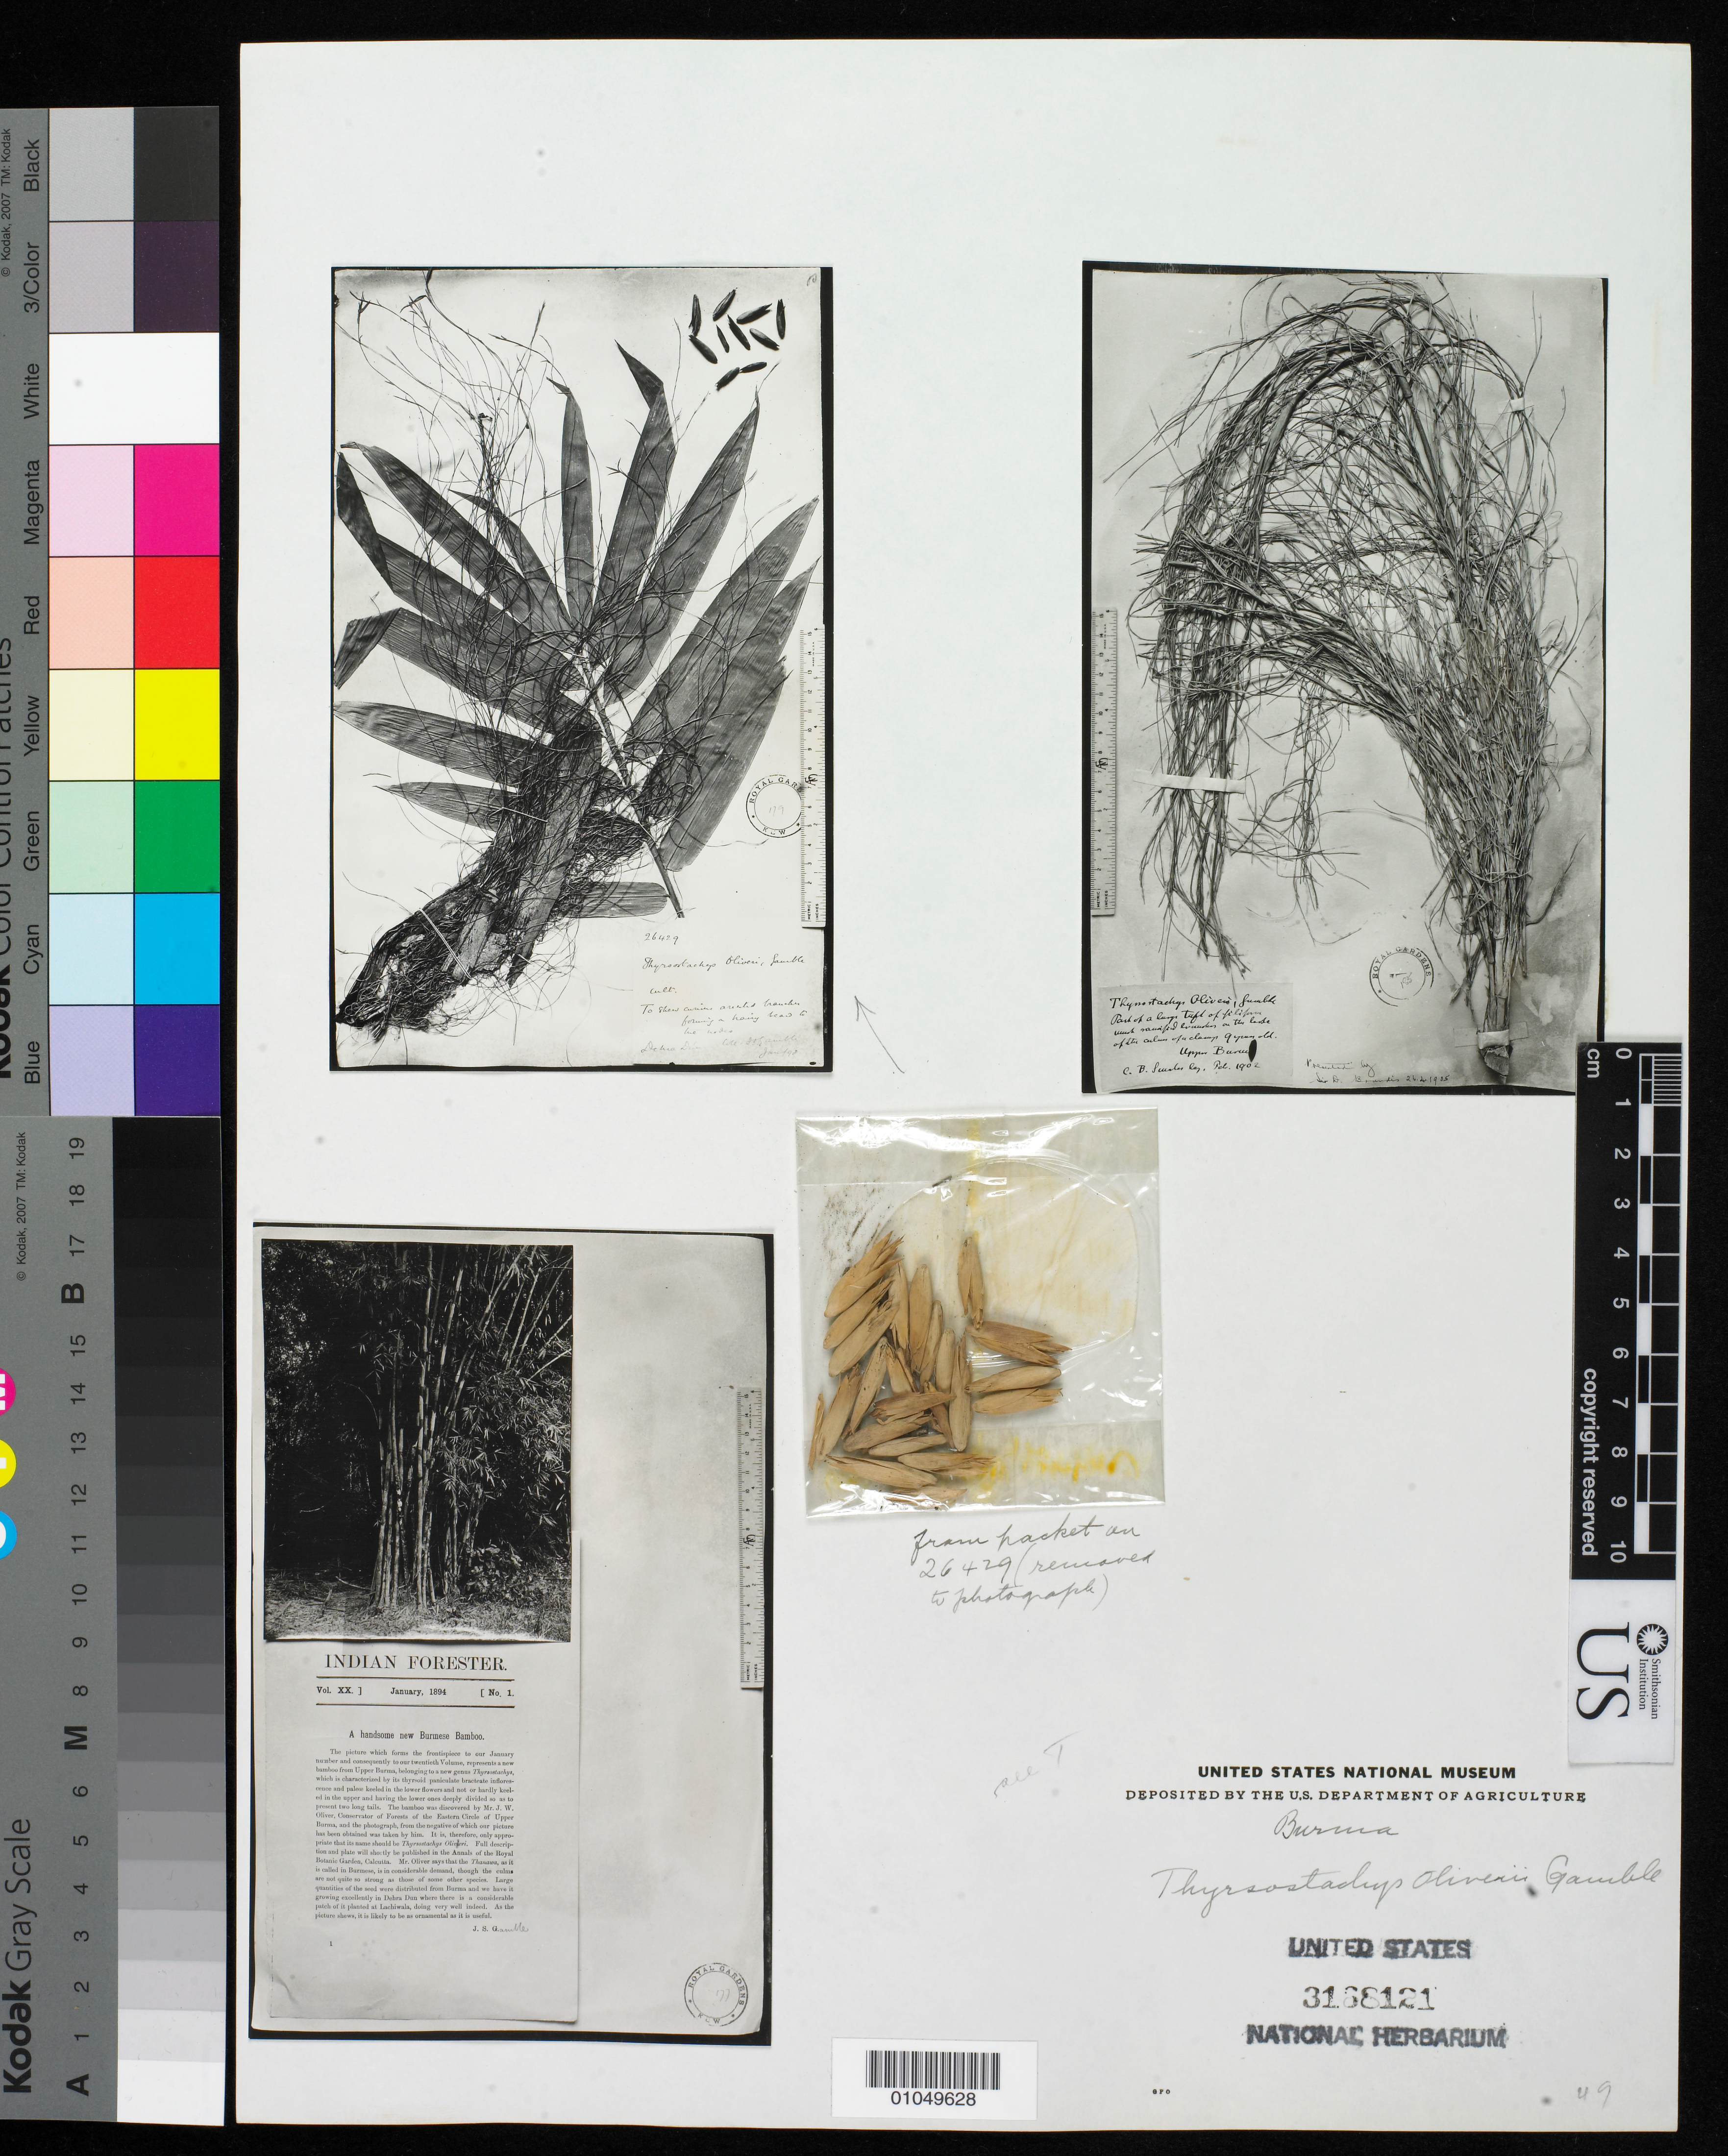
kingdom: Plantae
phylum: Tracheophyta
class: Liliopsida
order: Poales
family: Poaceae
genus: Thyrsostachys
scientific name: Thyrsostachys oliveri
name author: Gamble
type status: Possible Type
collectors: J. S. Gamble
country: India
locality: Dehra Dun.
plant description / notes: Fragmentary material of type (?) specimen ex herb. Kew.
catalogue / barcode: US 3188121